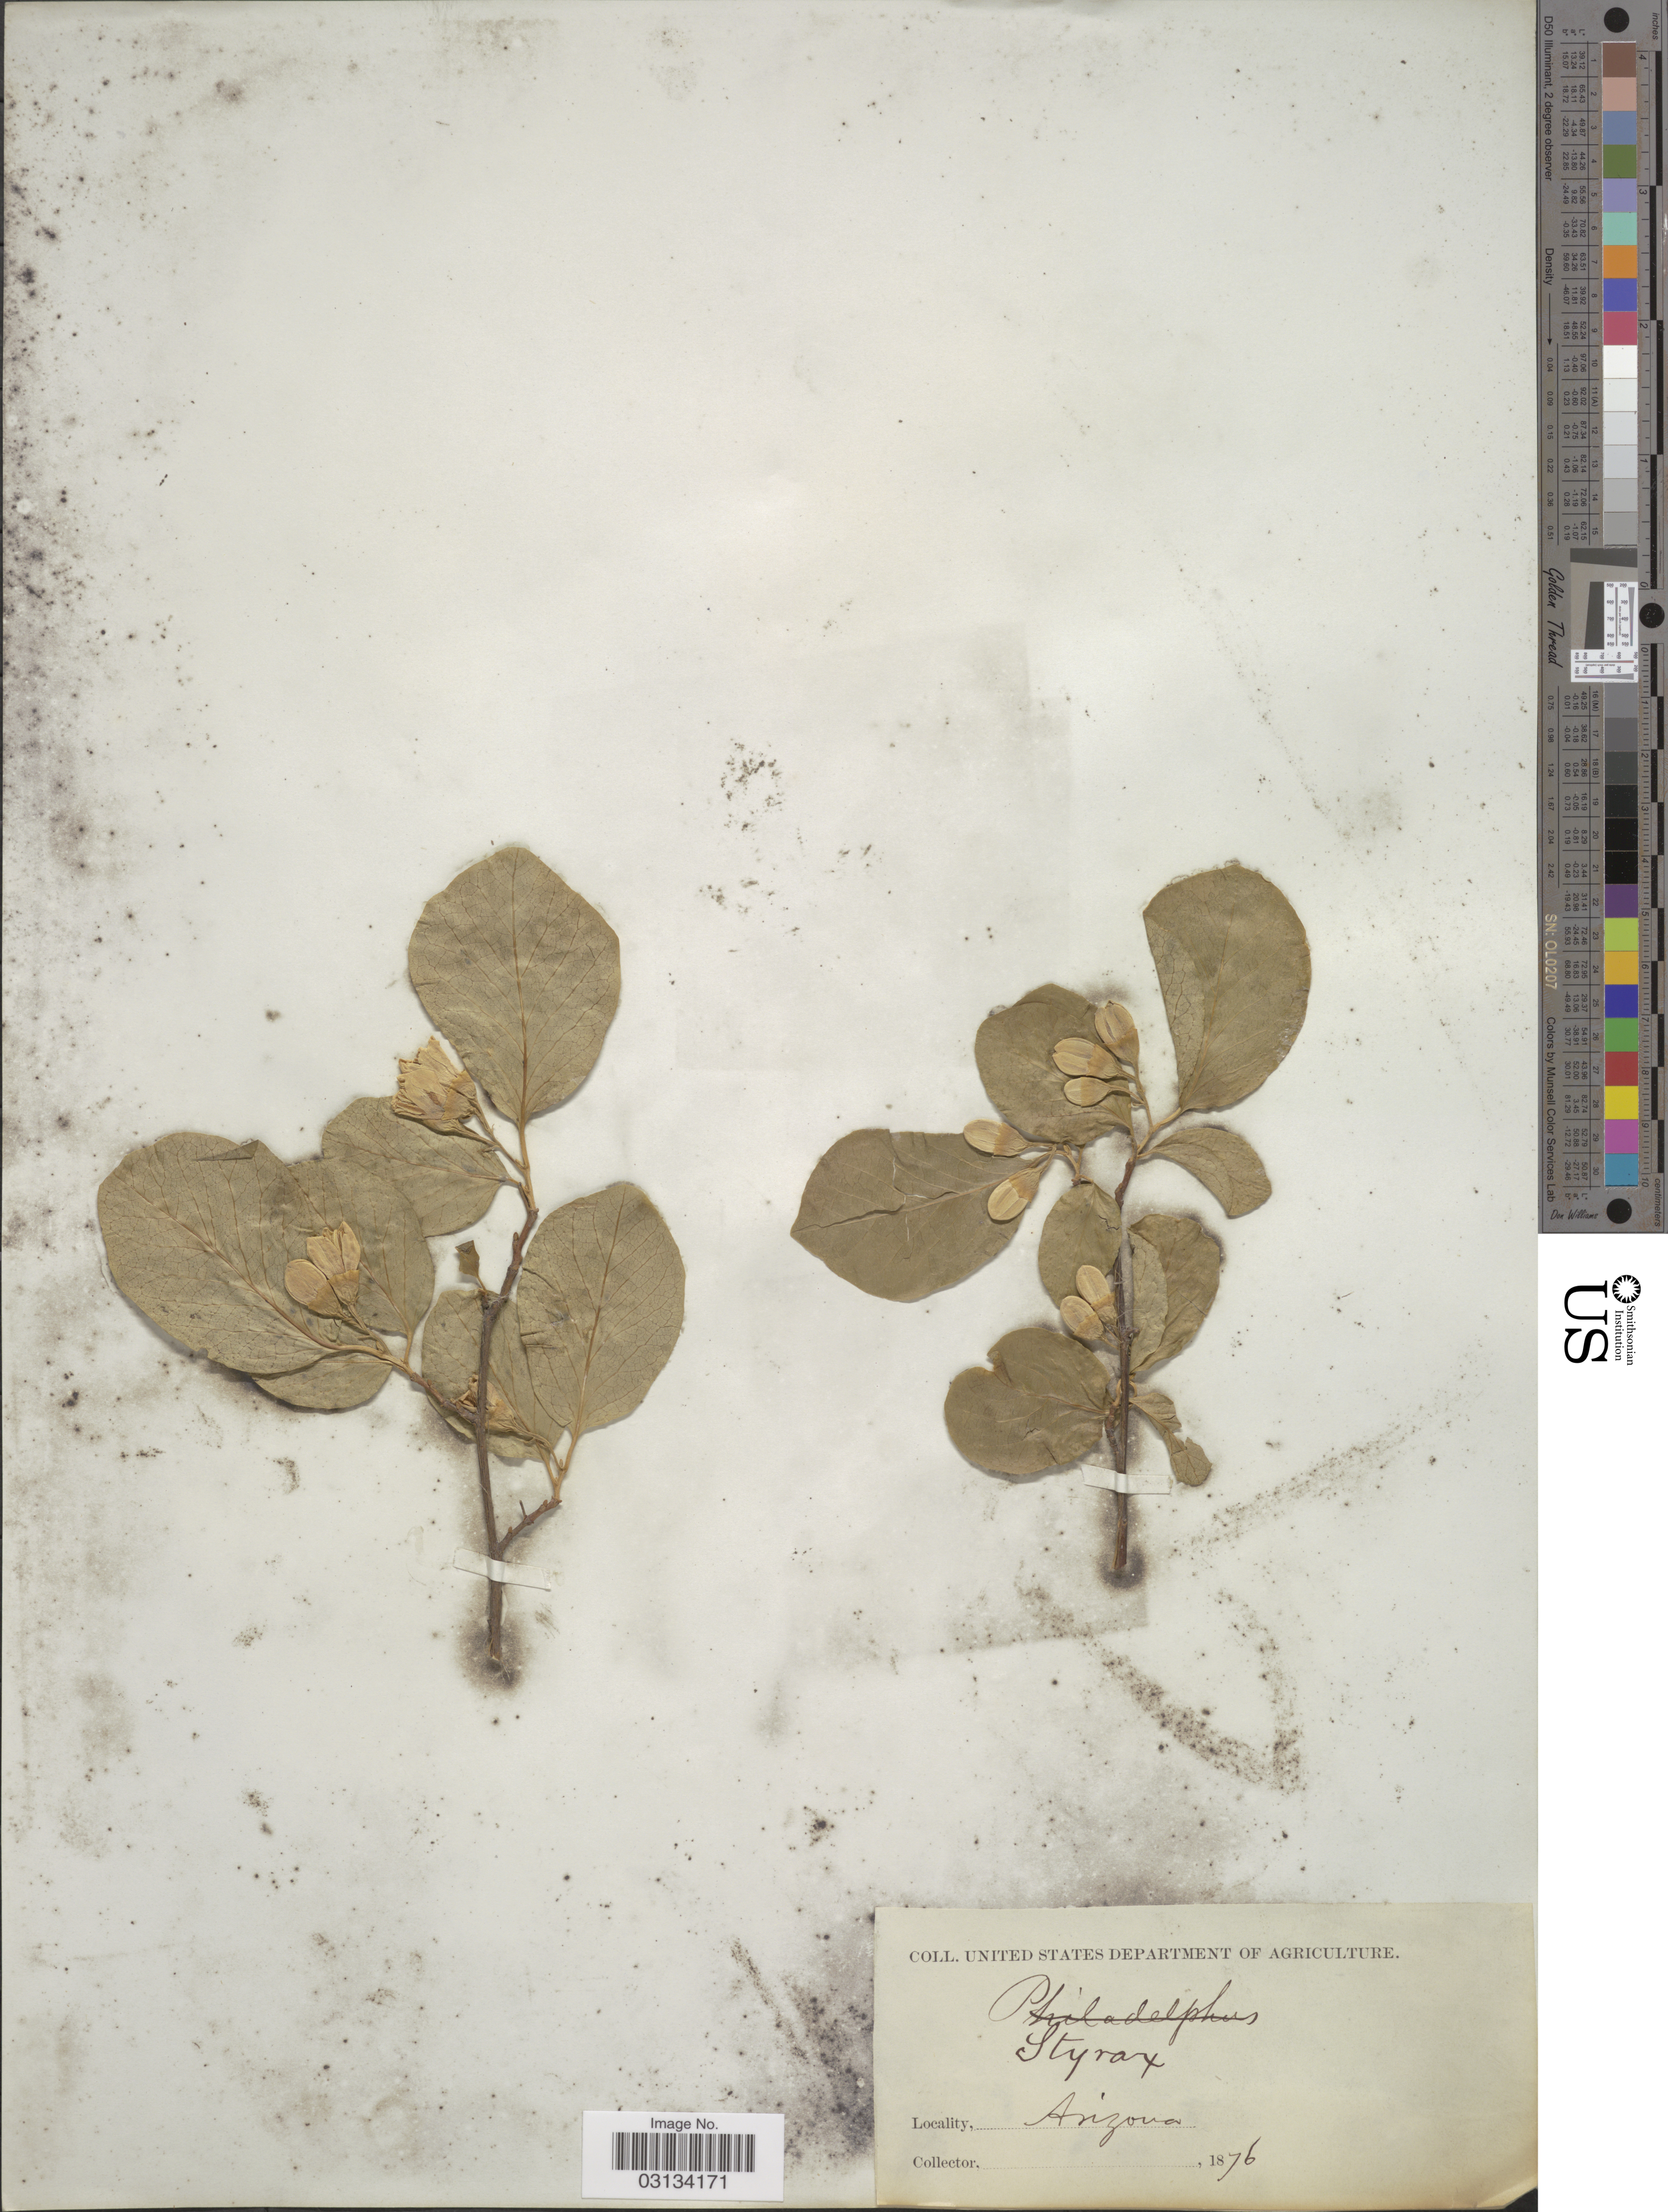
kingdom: Plantae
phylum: Tracheophyta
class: Magnoliopsida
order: Ericales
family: Styracaceae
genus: Styrax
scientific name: Styrax californicus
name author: Torr.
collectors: United States Department of Agriculture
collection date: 1876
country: United States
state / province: Arizona